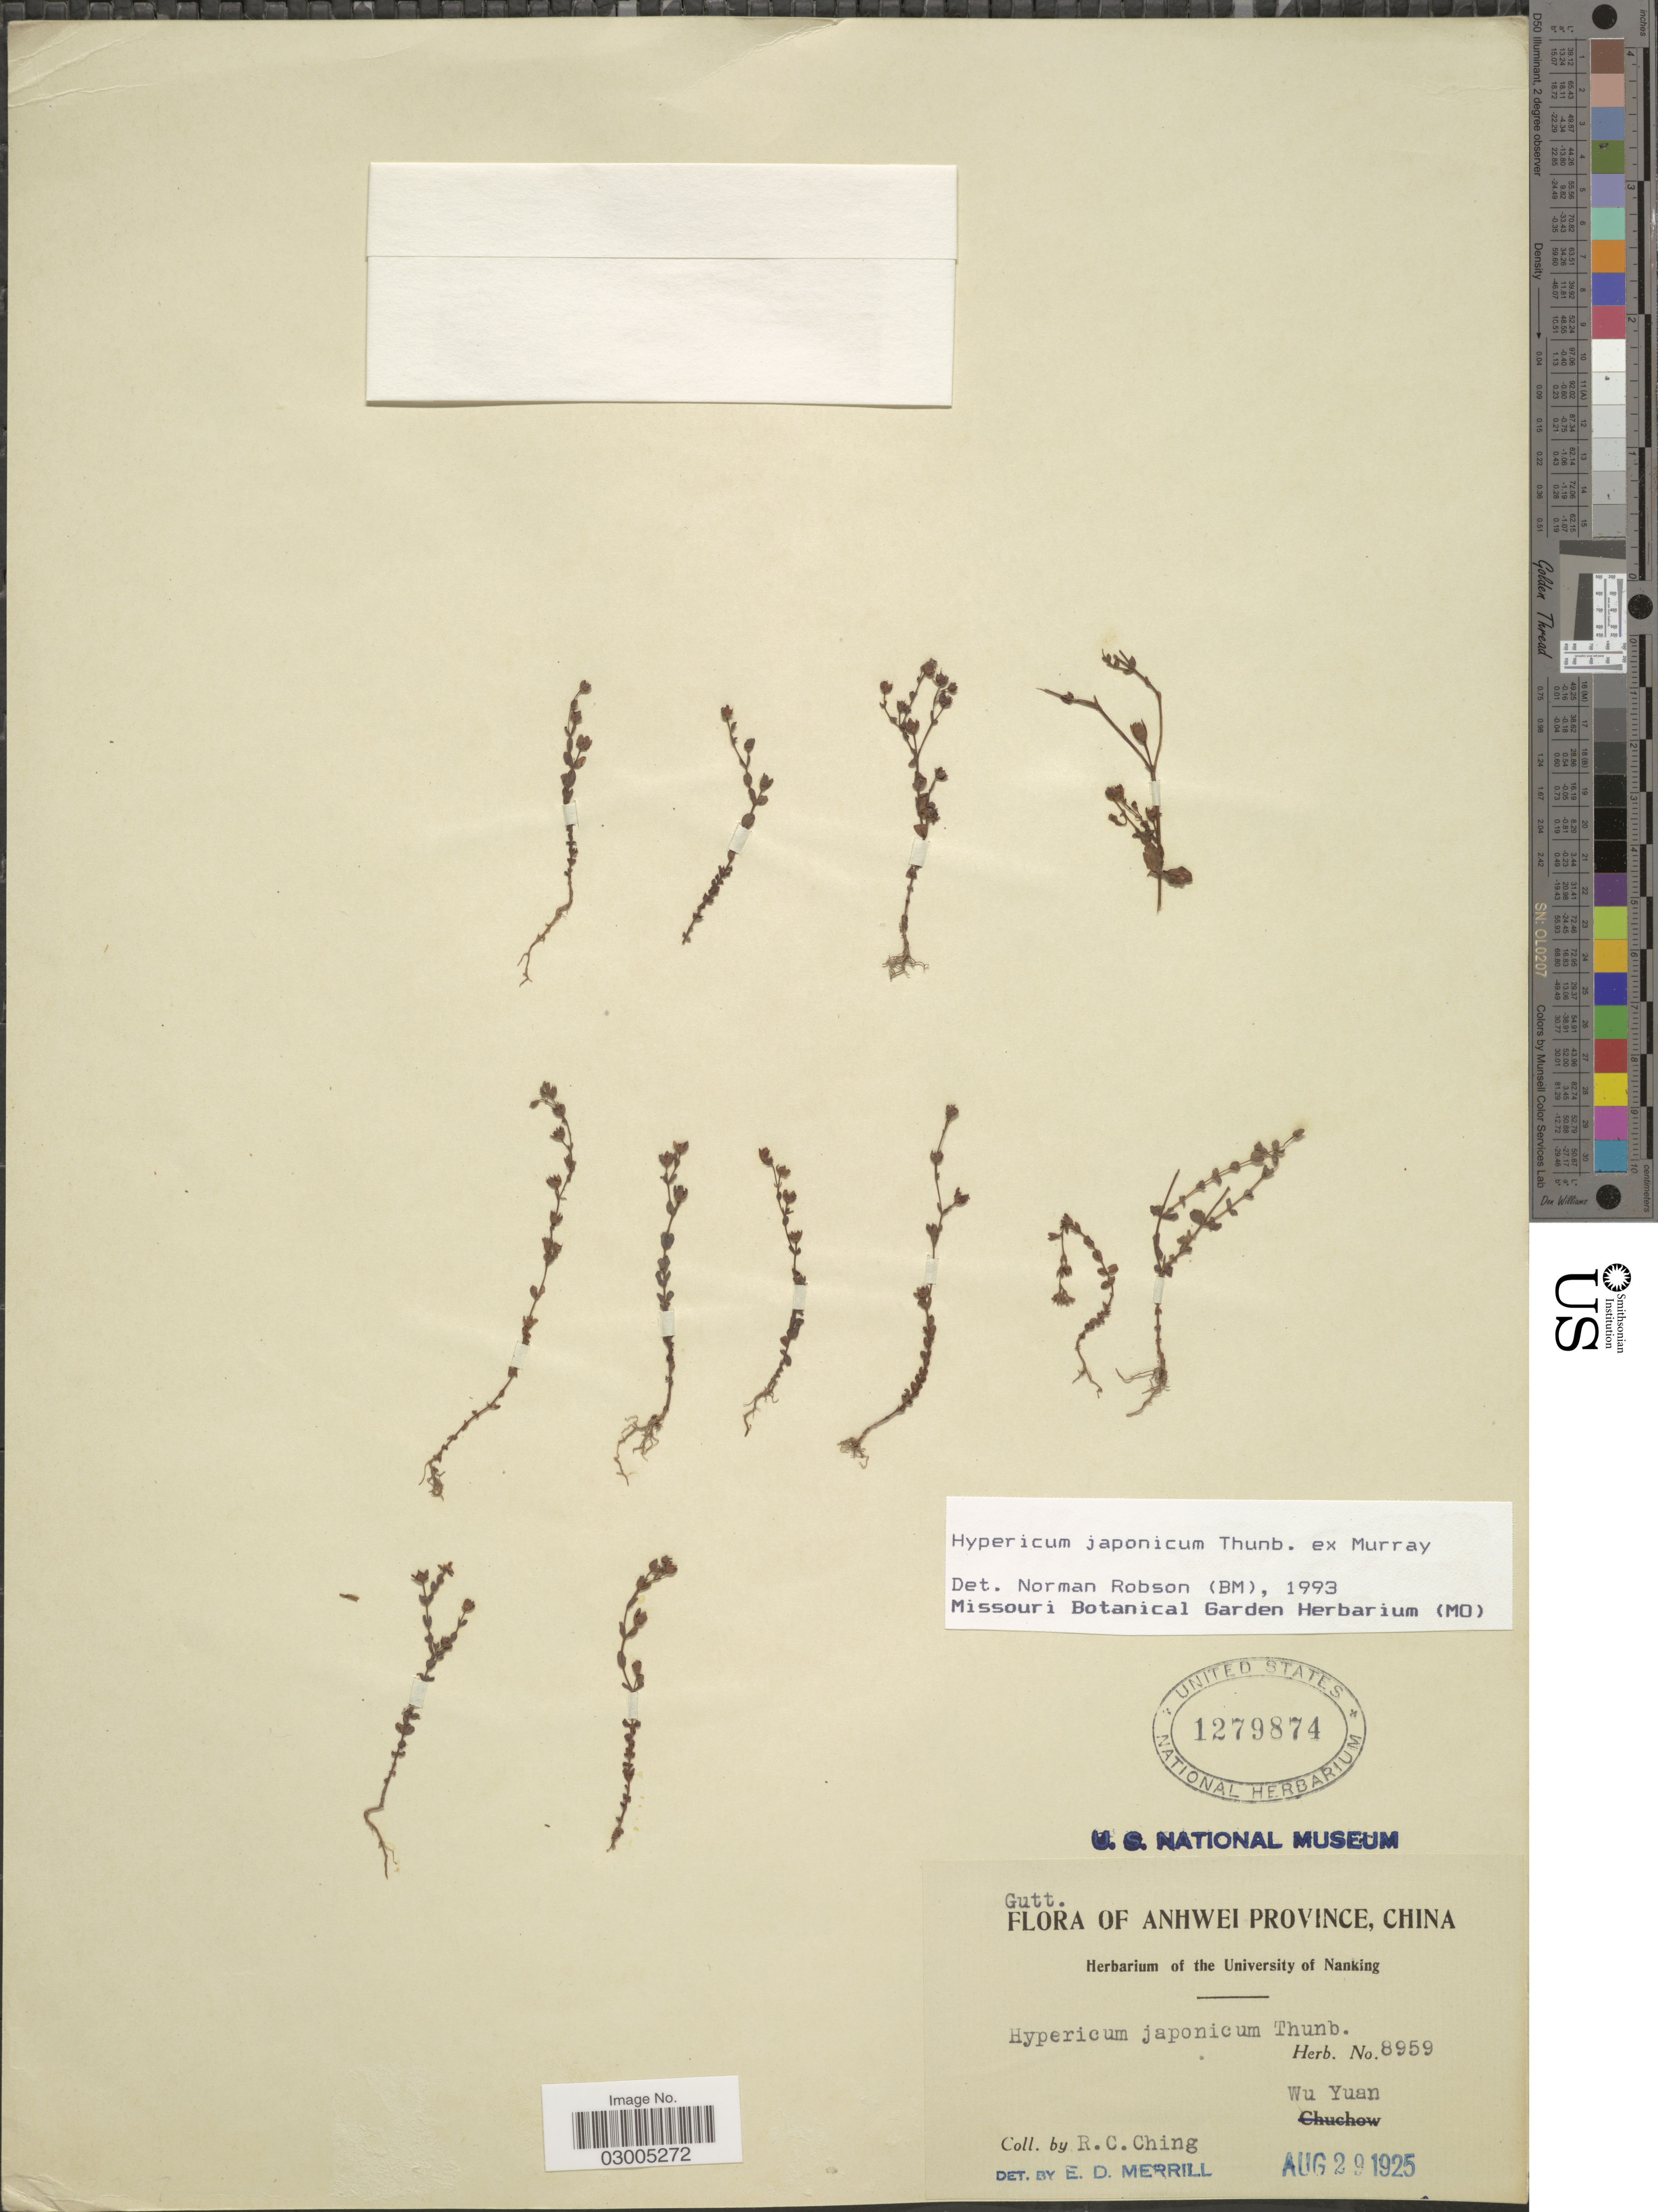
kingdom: Plantae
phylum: Tracheophyta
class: Magnoliopsida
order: Malpighiales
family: Hypericaceae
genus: Hypericum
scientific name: Hypericum japonicum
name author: Thunb.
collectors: R. C. Ching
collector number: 8959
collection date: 1925-08-29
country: China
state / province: Anhui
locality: Anhwei Province. Wu Yuan.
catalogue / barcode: US 1279874